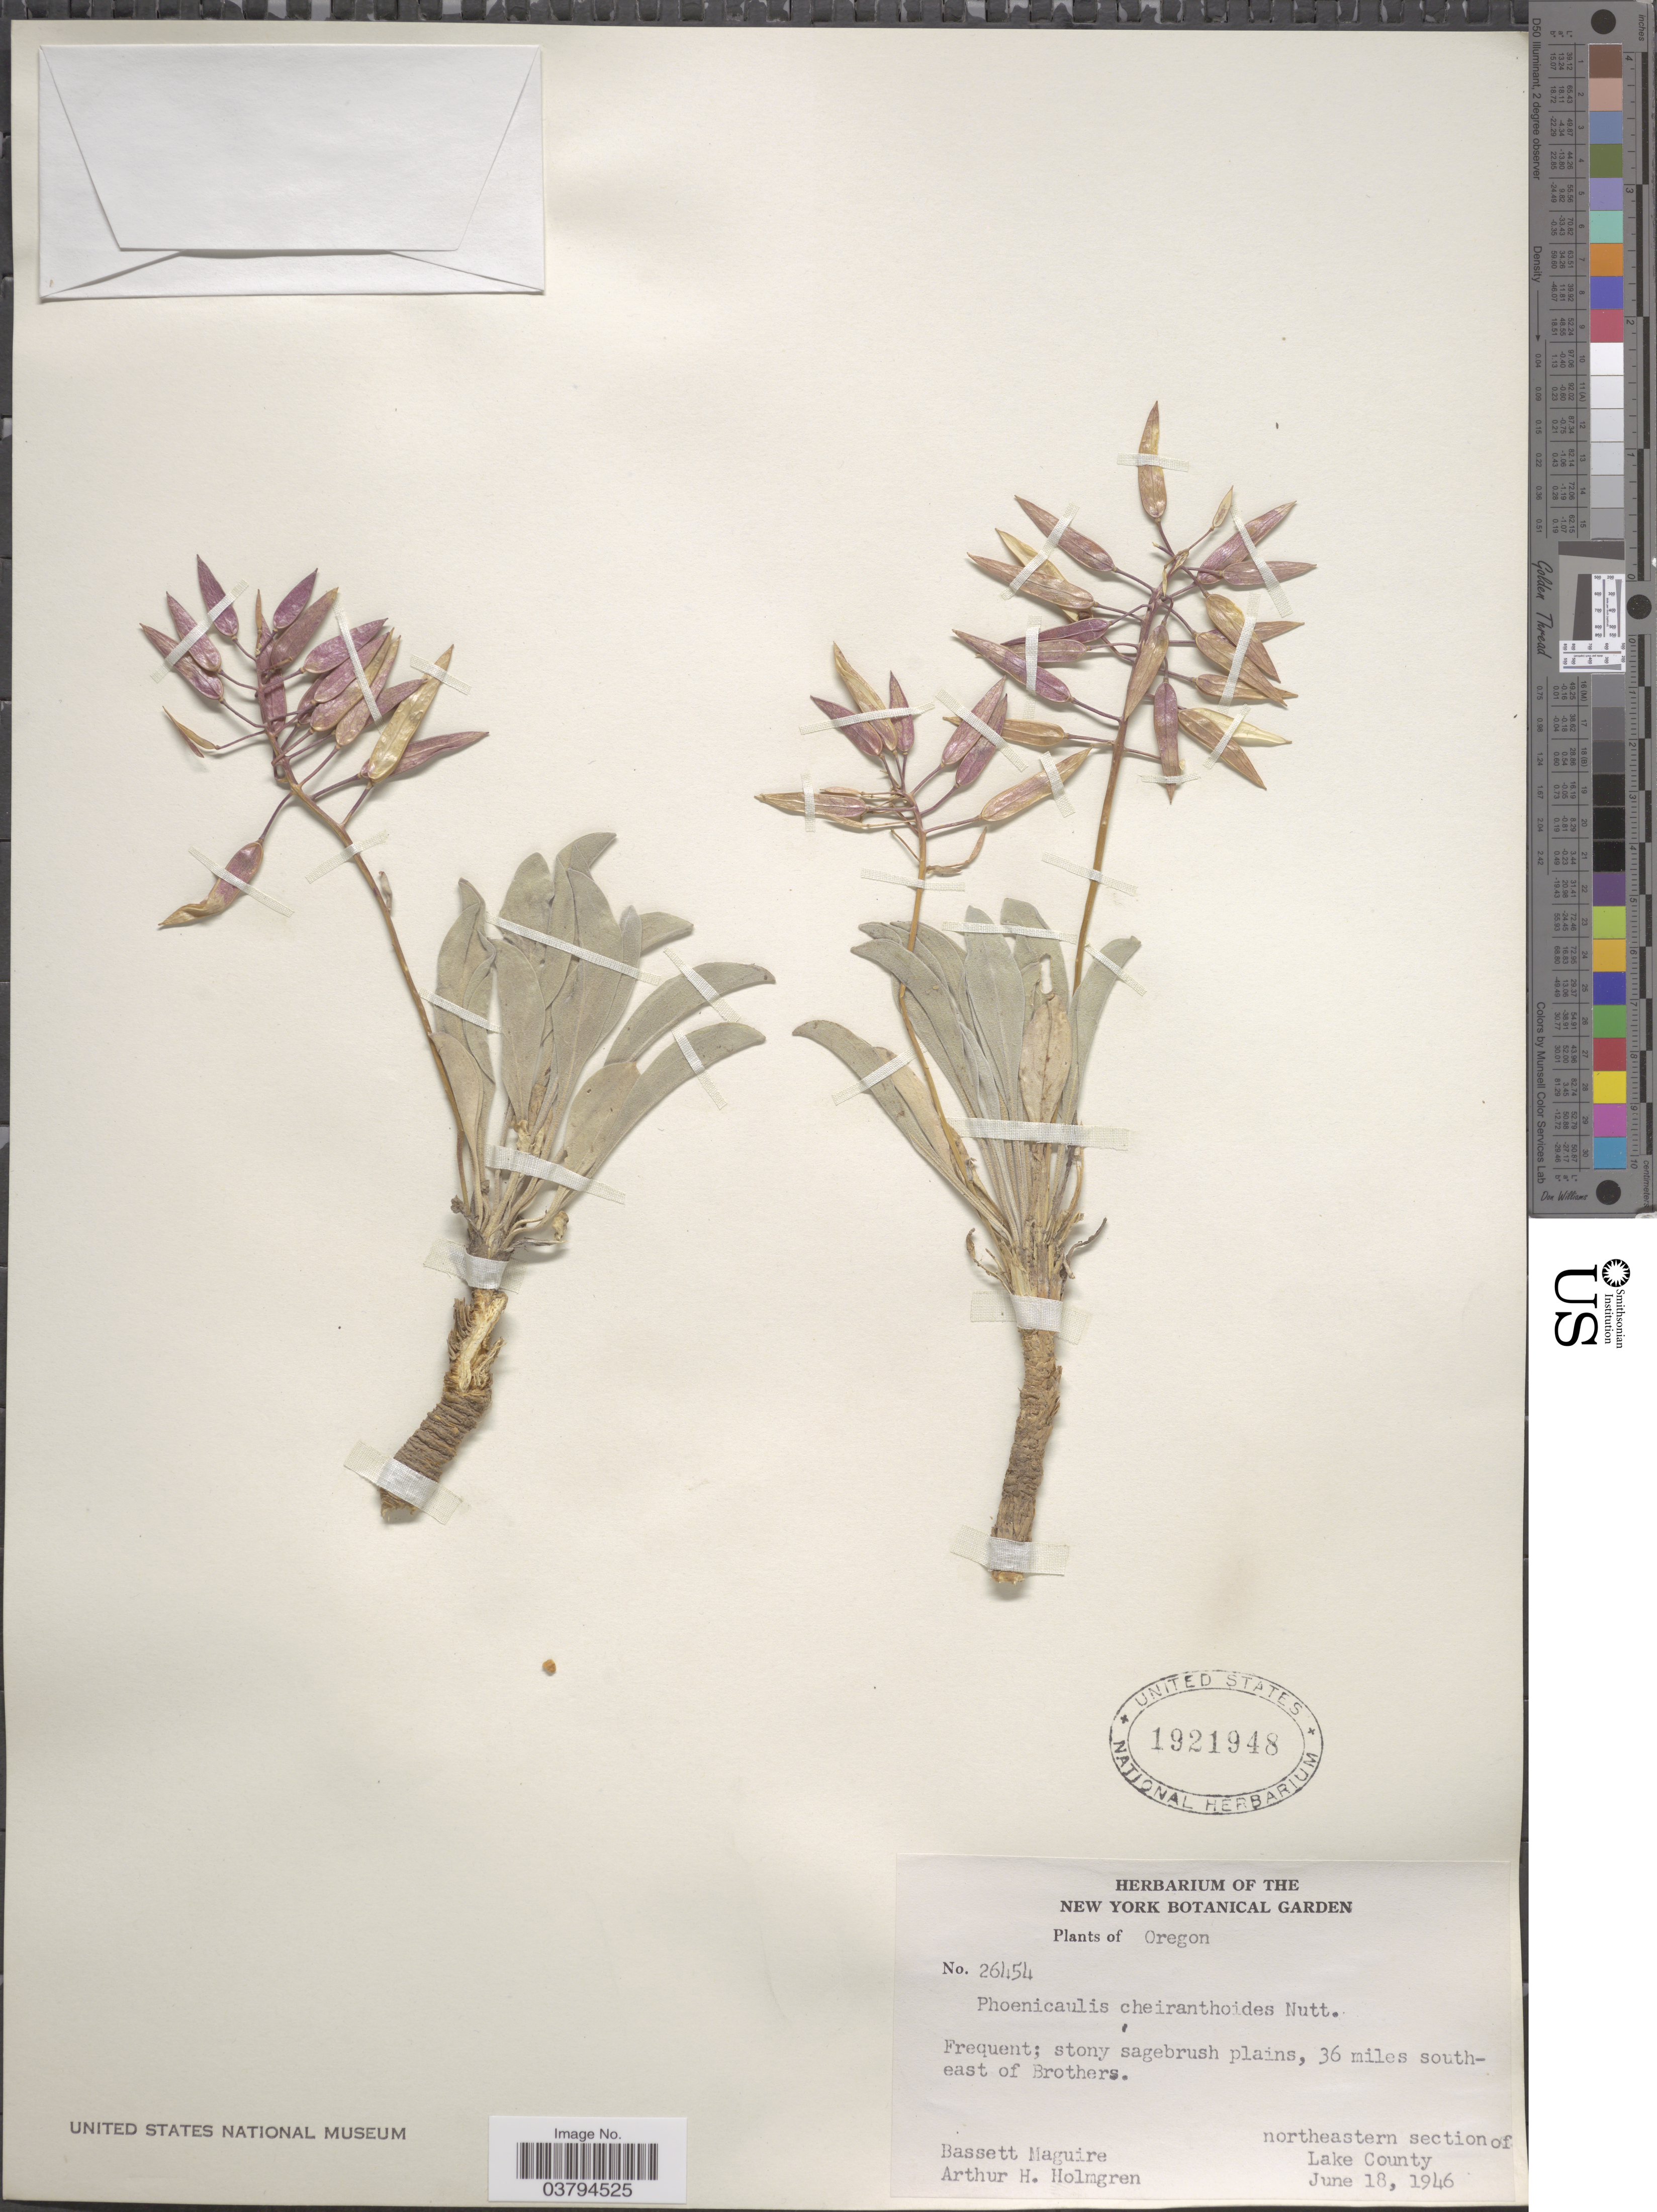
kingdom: Plantae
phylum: Tracheophyta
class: Magnoliopsida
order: Brassicales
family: Brassicaceae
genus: Phoenicaulis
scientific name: Phoenicaulis cheiranthoides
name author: Nutt.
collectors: B. Maguire & A. H. Holmgren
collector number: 26454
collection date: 1946-06-18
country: United States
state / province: Oregon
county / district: Lake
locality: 36 miles south-east of Brothers. Northeastern section of Lake County.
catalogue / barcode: US 1921948